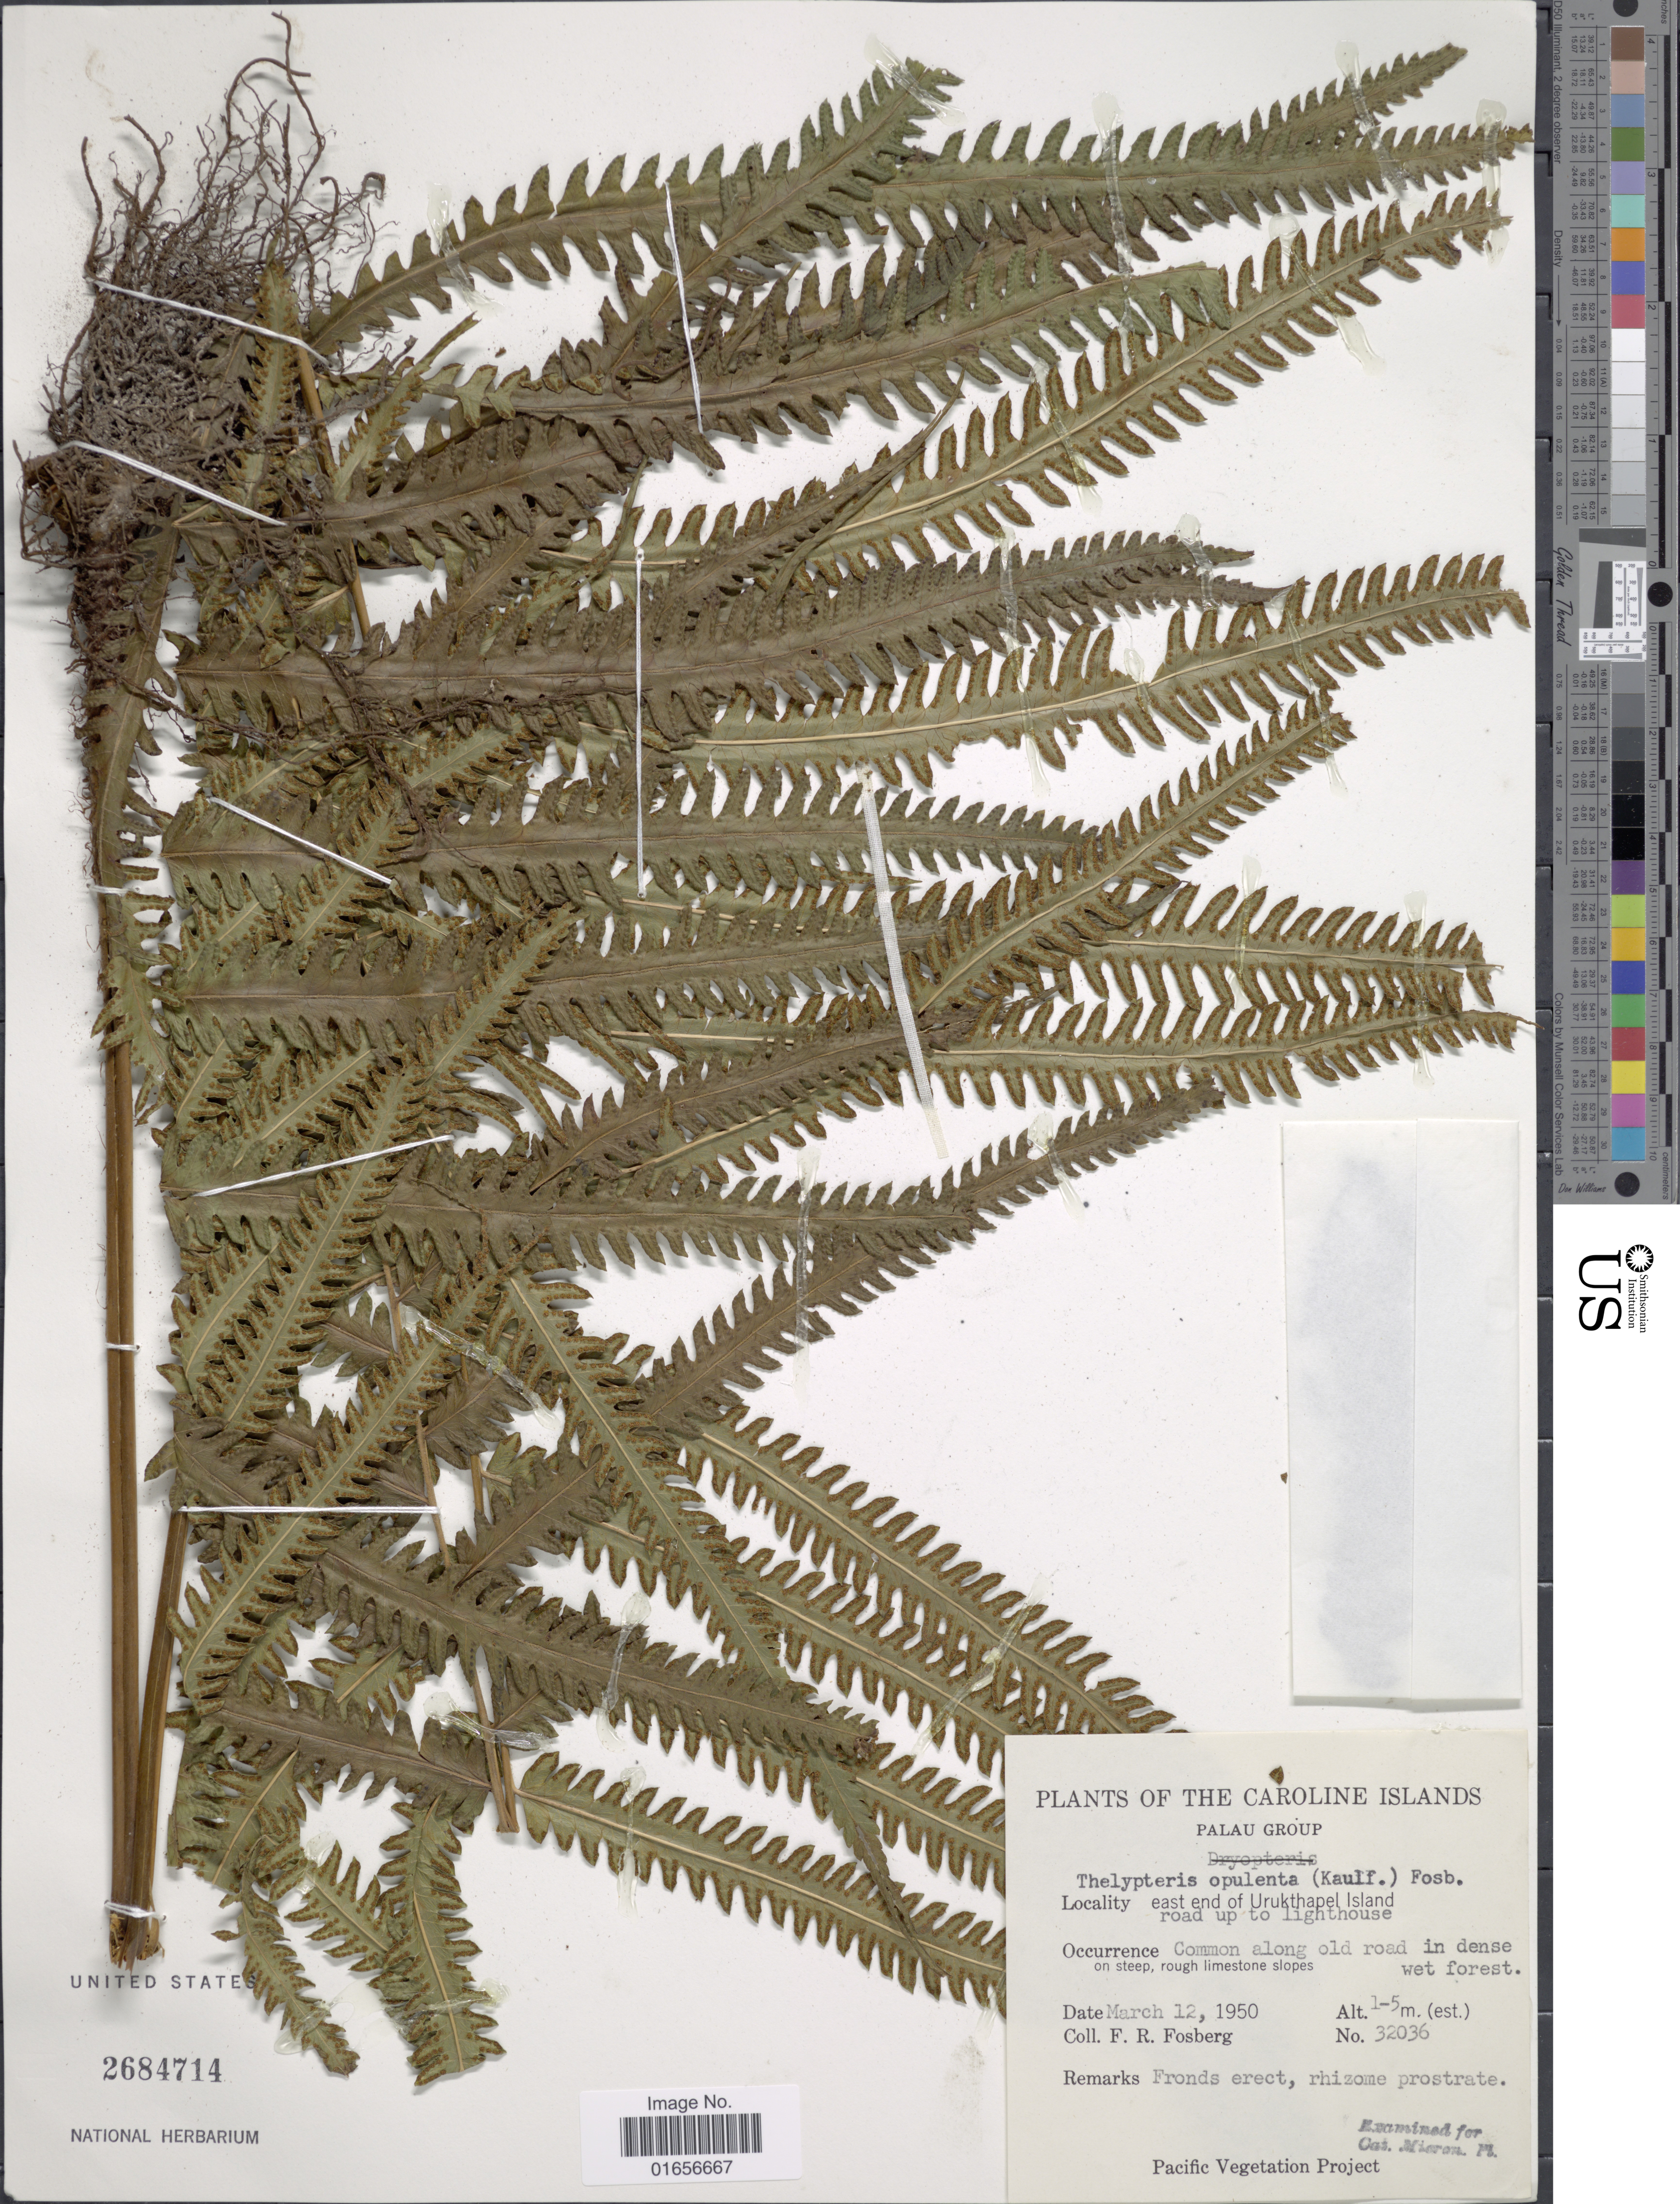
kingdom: Plantae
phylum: Tracheophyta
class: Polypodiopsida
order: Polypodiales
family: Thelypteridaceae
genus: Amphineuron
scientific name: Amphineuron opulentum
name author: (Kaulf.) Holttum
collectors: F. R. Fosberg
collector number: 32036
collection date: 1950-03-12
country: Palau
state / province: Koror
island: Ngeruktabel [Urukthapel]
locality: The Caroline Islands, Palau Group, East end of Urukthapel Island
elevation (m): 1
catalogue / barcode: US 2684714